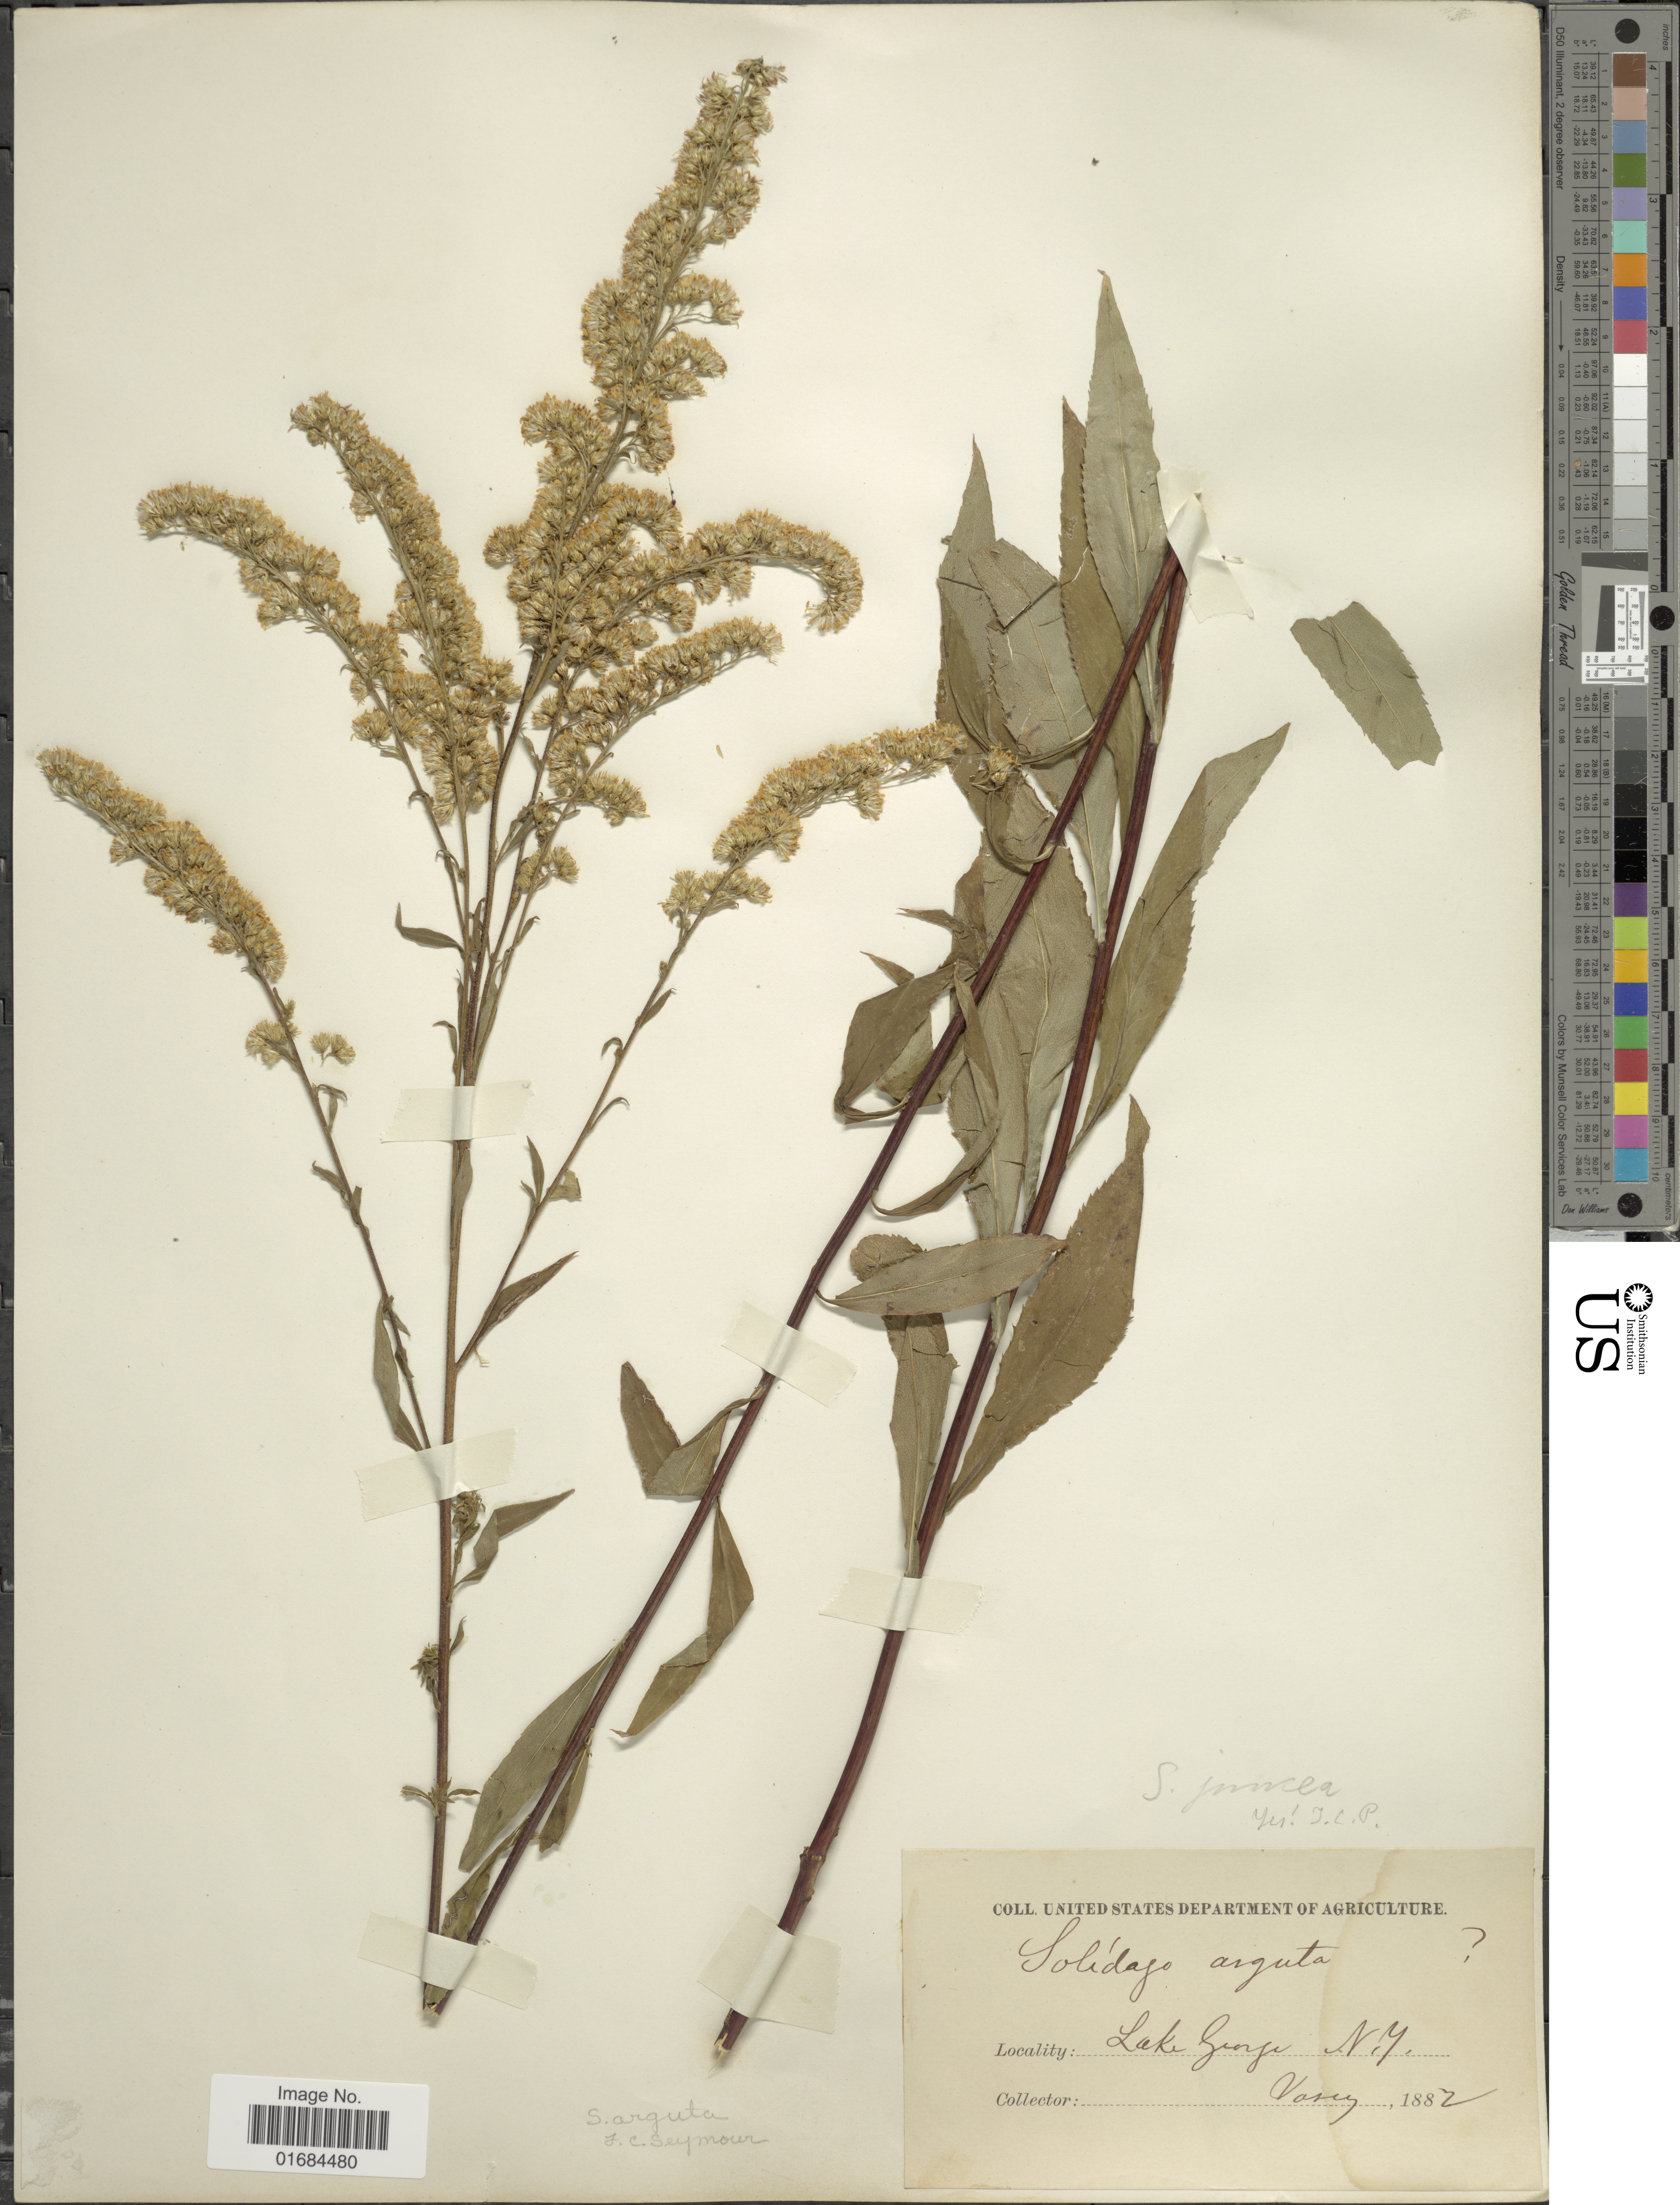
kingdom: Plantae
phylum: Tracheophyta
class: Magnoliopsida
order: Asterales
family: Asteraceae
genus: Solidago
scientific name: Solidago arguta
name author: Aiton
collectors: Vasey, --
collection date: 1882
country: United States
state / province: New York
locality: Lake George.